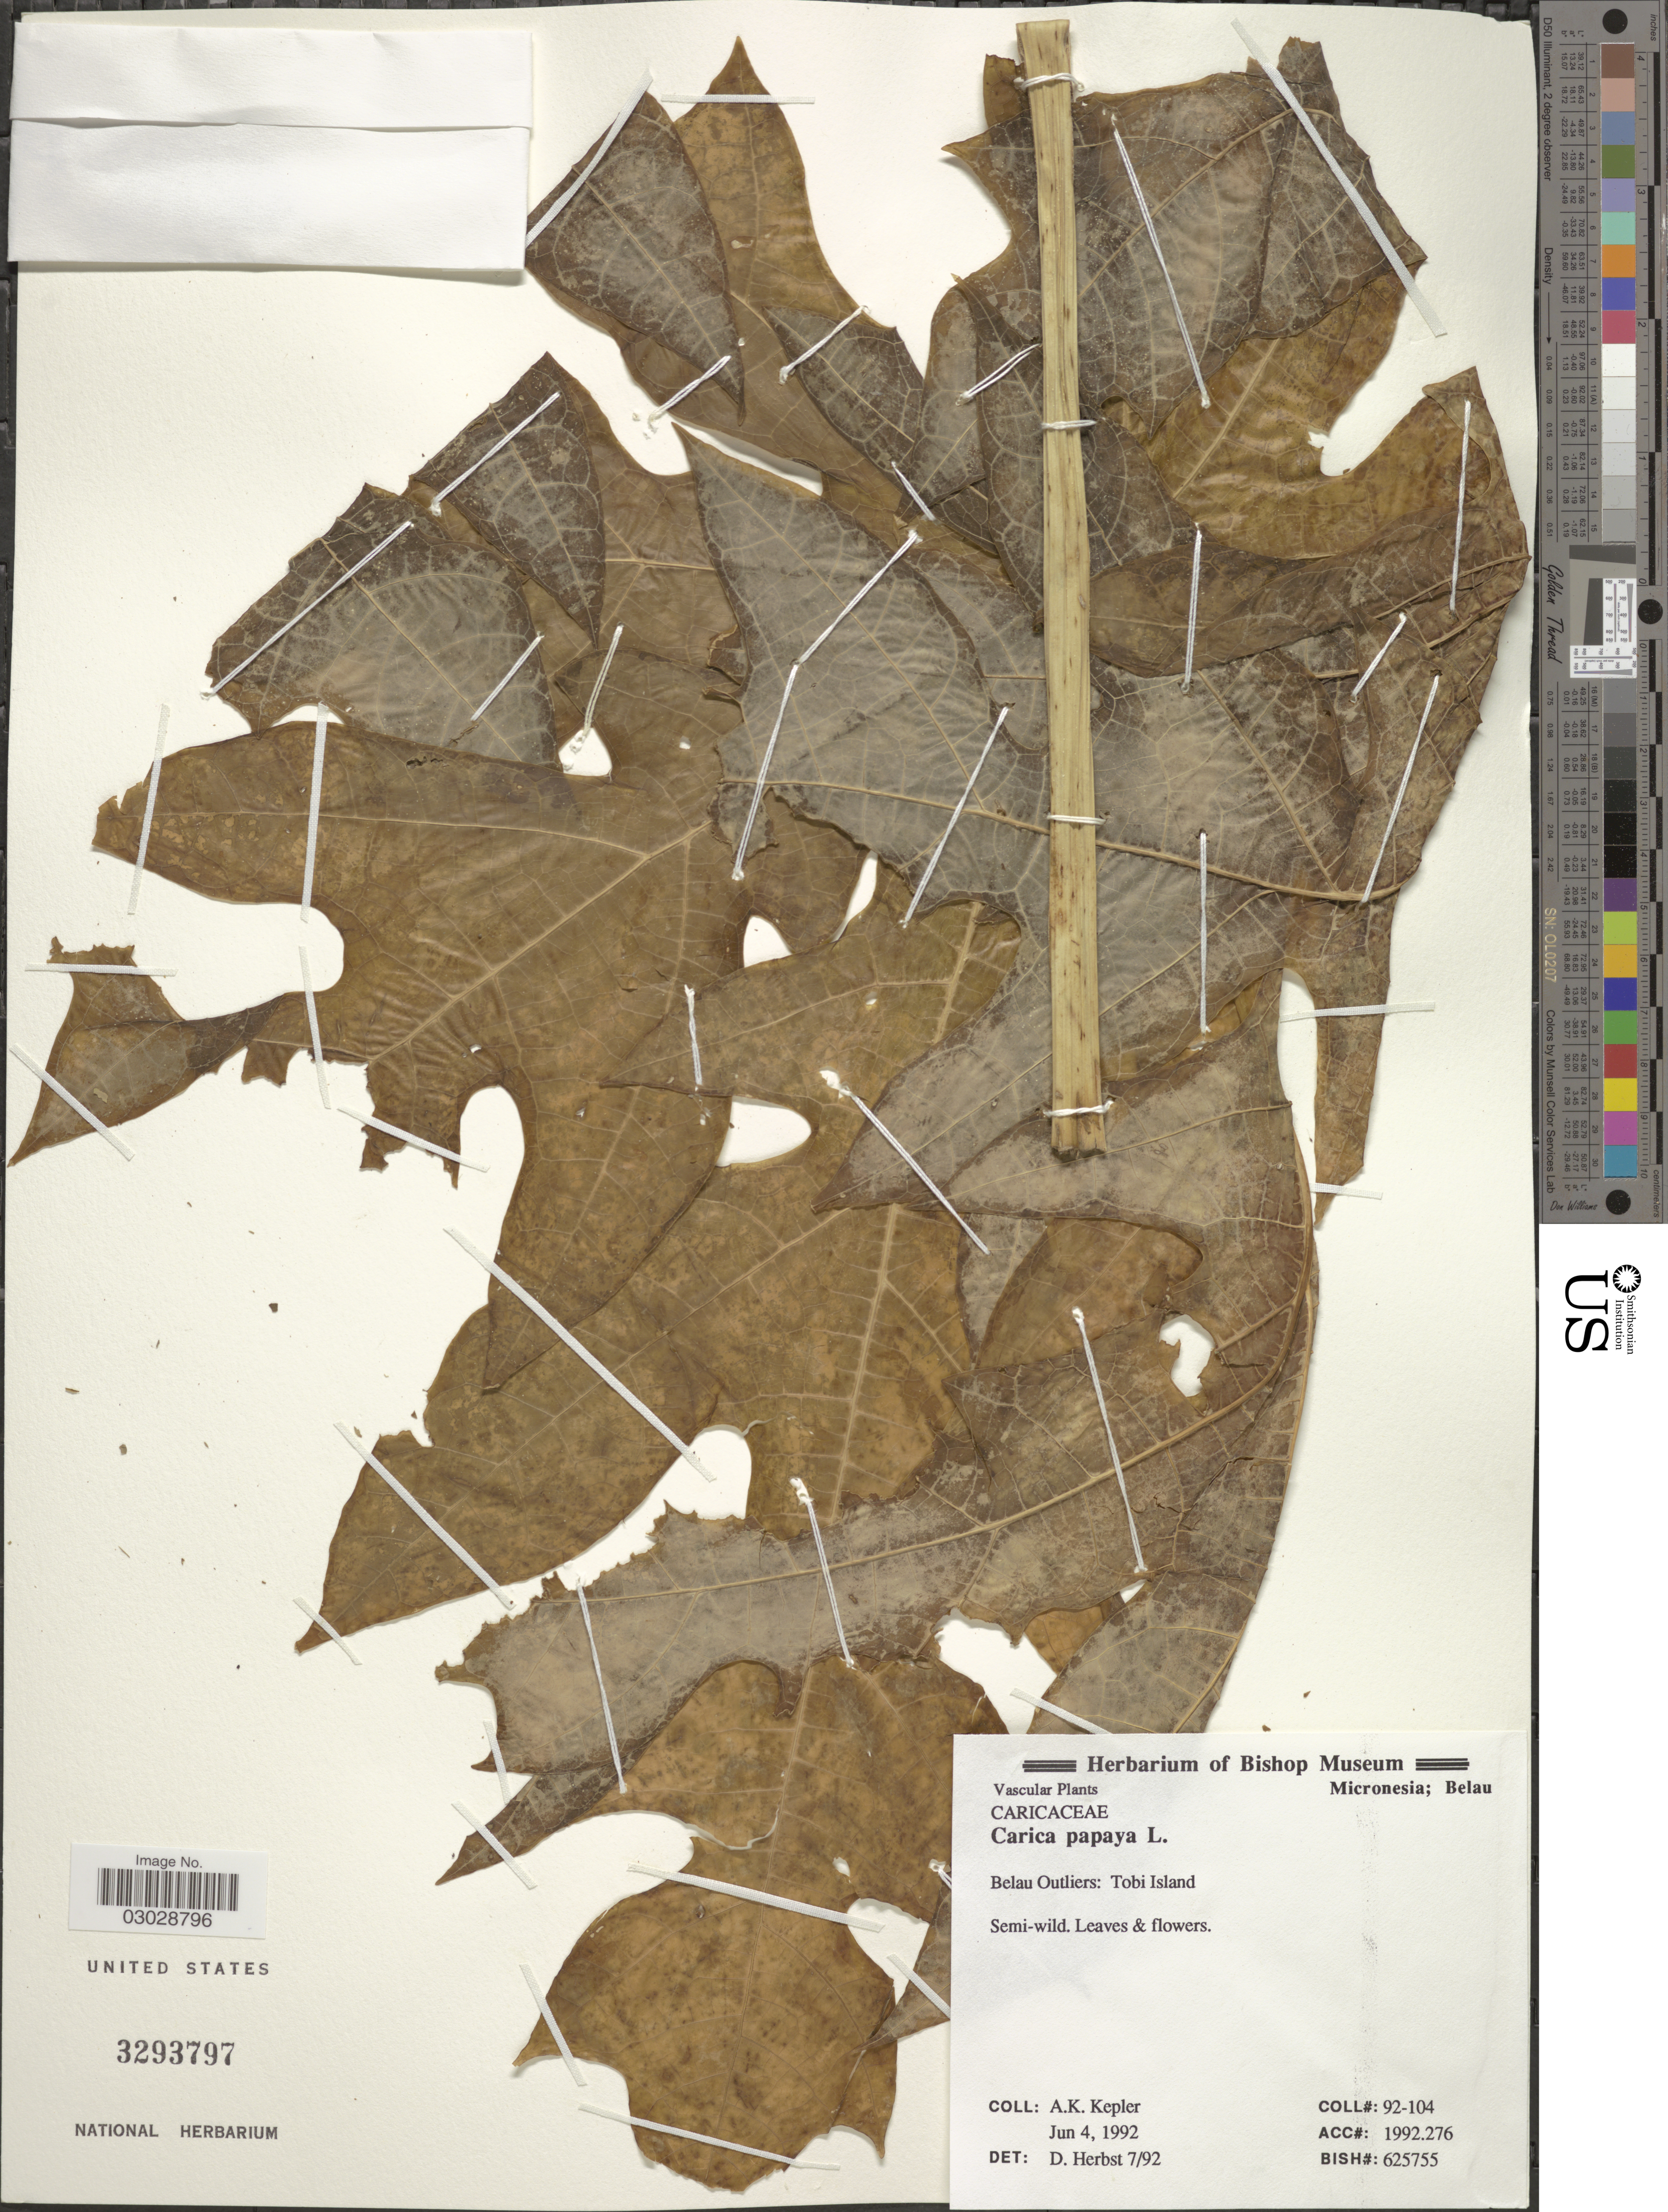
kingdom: Plantae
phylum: Tracheophyta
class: Magnoliopsida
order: Brassicales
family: Caricaceae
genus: Carica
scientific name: Carica papaya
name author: L.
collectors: A. K. Kepler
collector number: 92-104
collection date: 1992-06-04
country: Palau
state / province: Belau Outliers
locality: Tobi Island.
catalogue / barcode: US 3293797